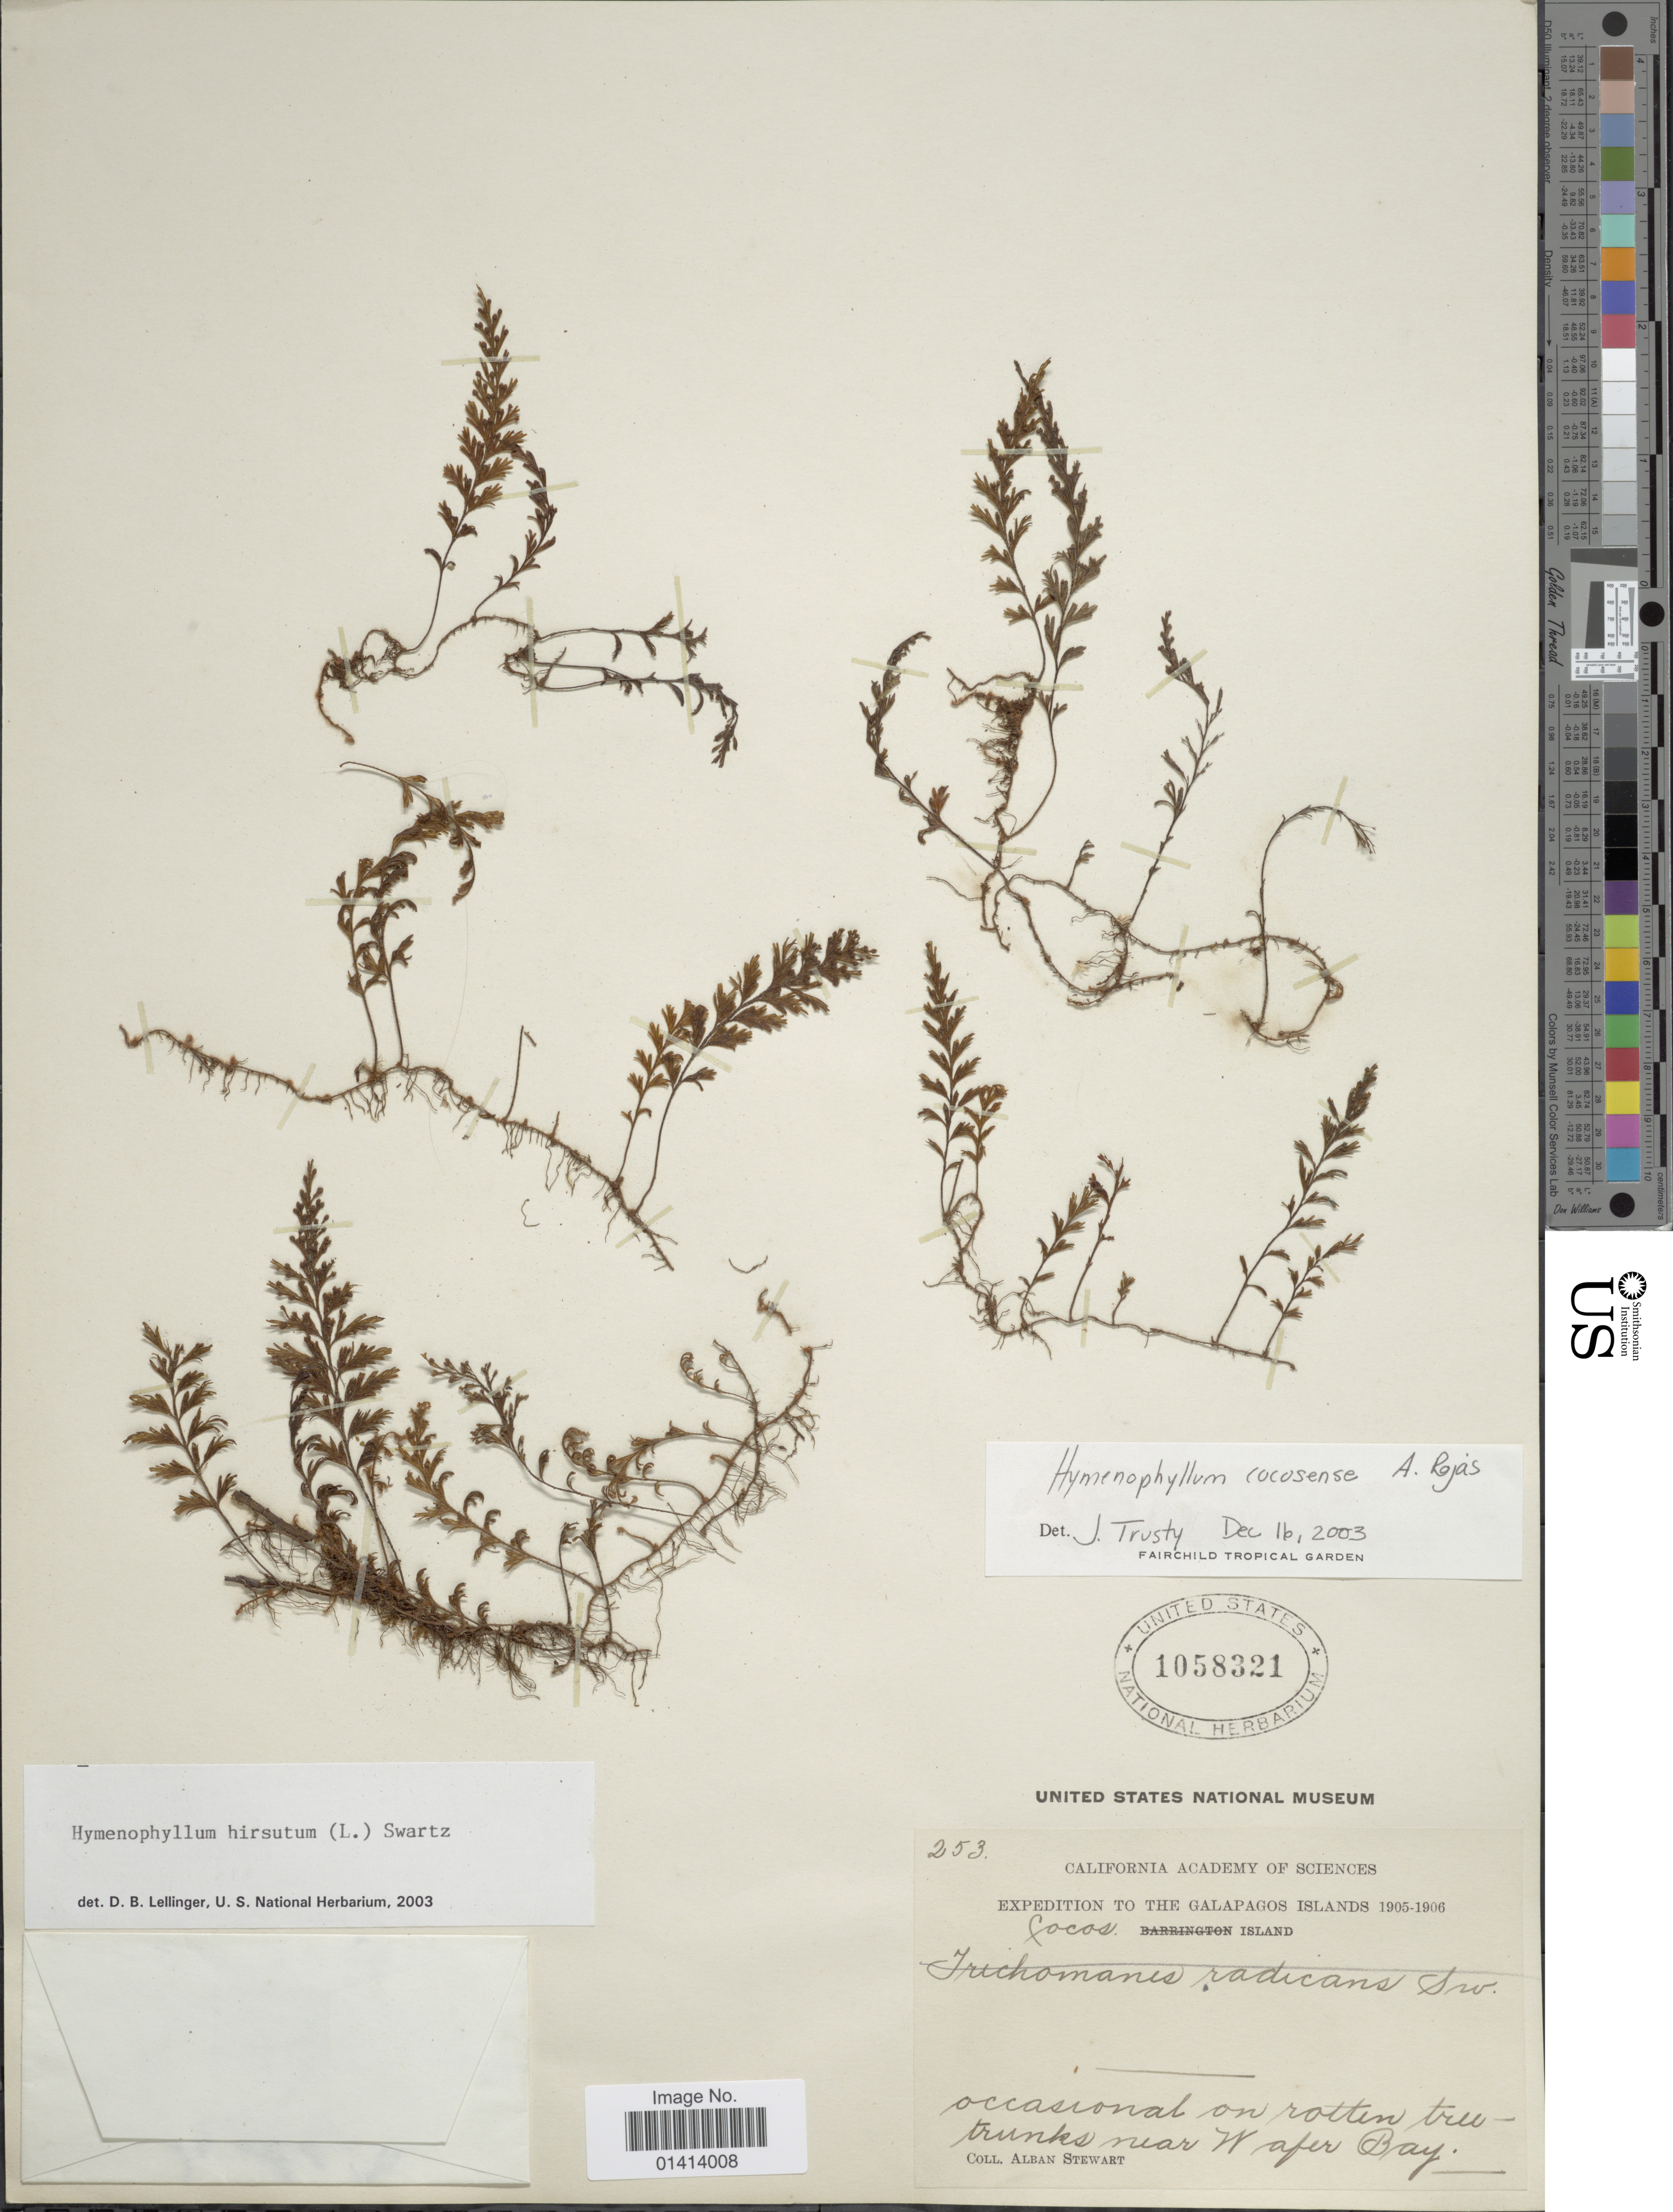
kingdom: Plantae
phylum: Tracheophyta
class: Polypodiopsida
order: Hymenophyllales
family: Hymenophyllaceae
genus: Hymenophyllum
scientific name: Hymenophyllum hirsutum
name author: (L.) Sw.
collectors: A. Stewart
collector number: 253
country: Costa Rica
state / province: Puntarenas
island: Cocos Island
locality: Cocos Island, occasional on rotten tree trunk near Wafer Bay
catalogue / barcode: US 1058321